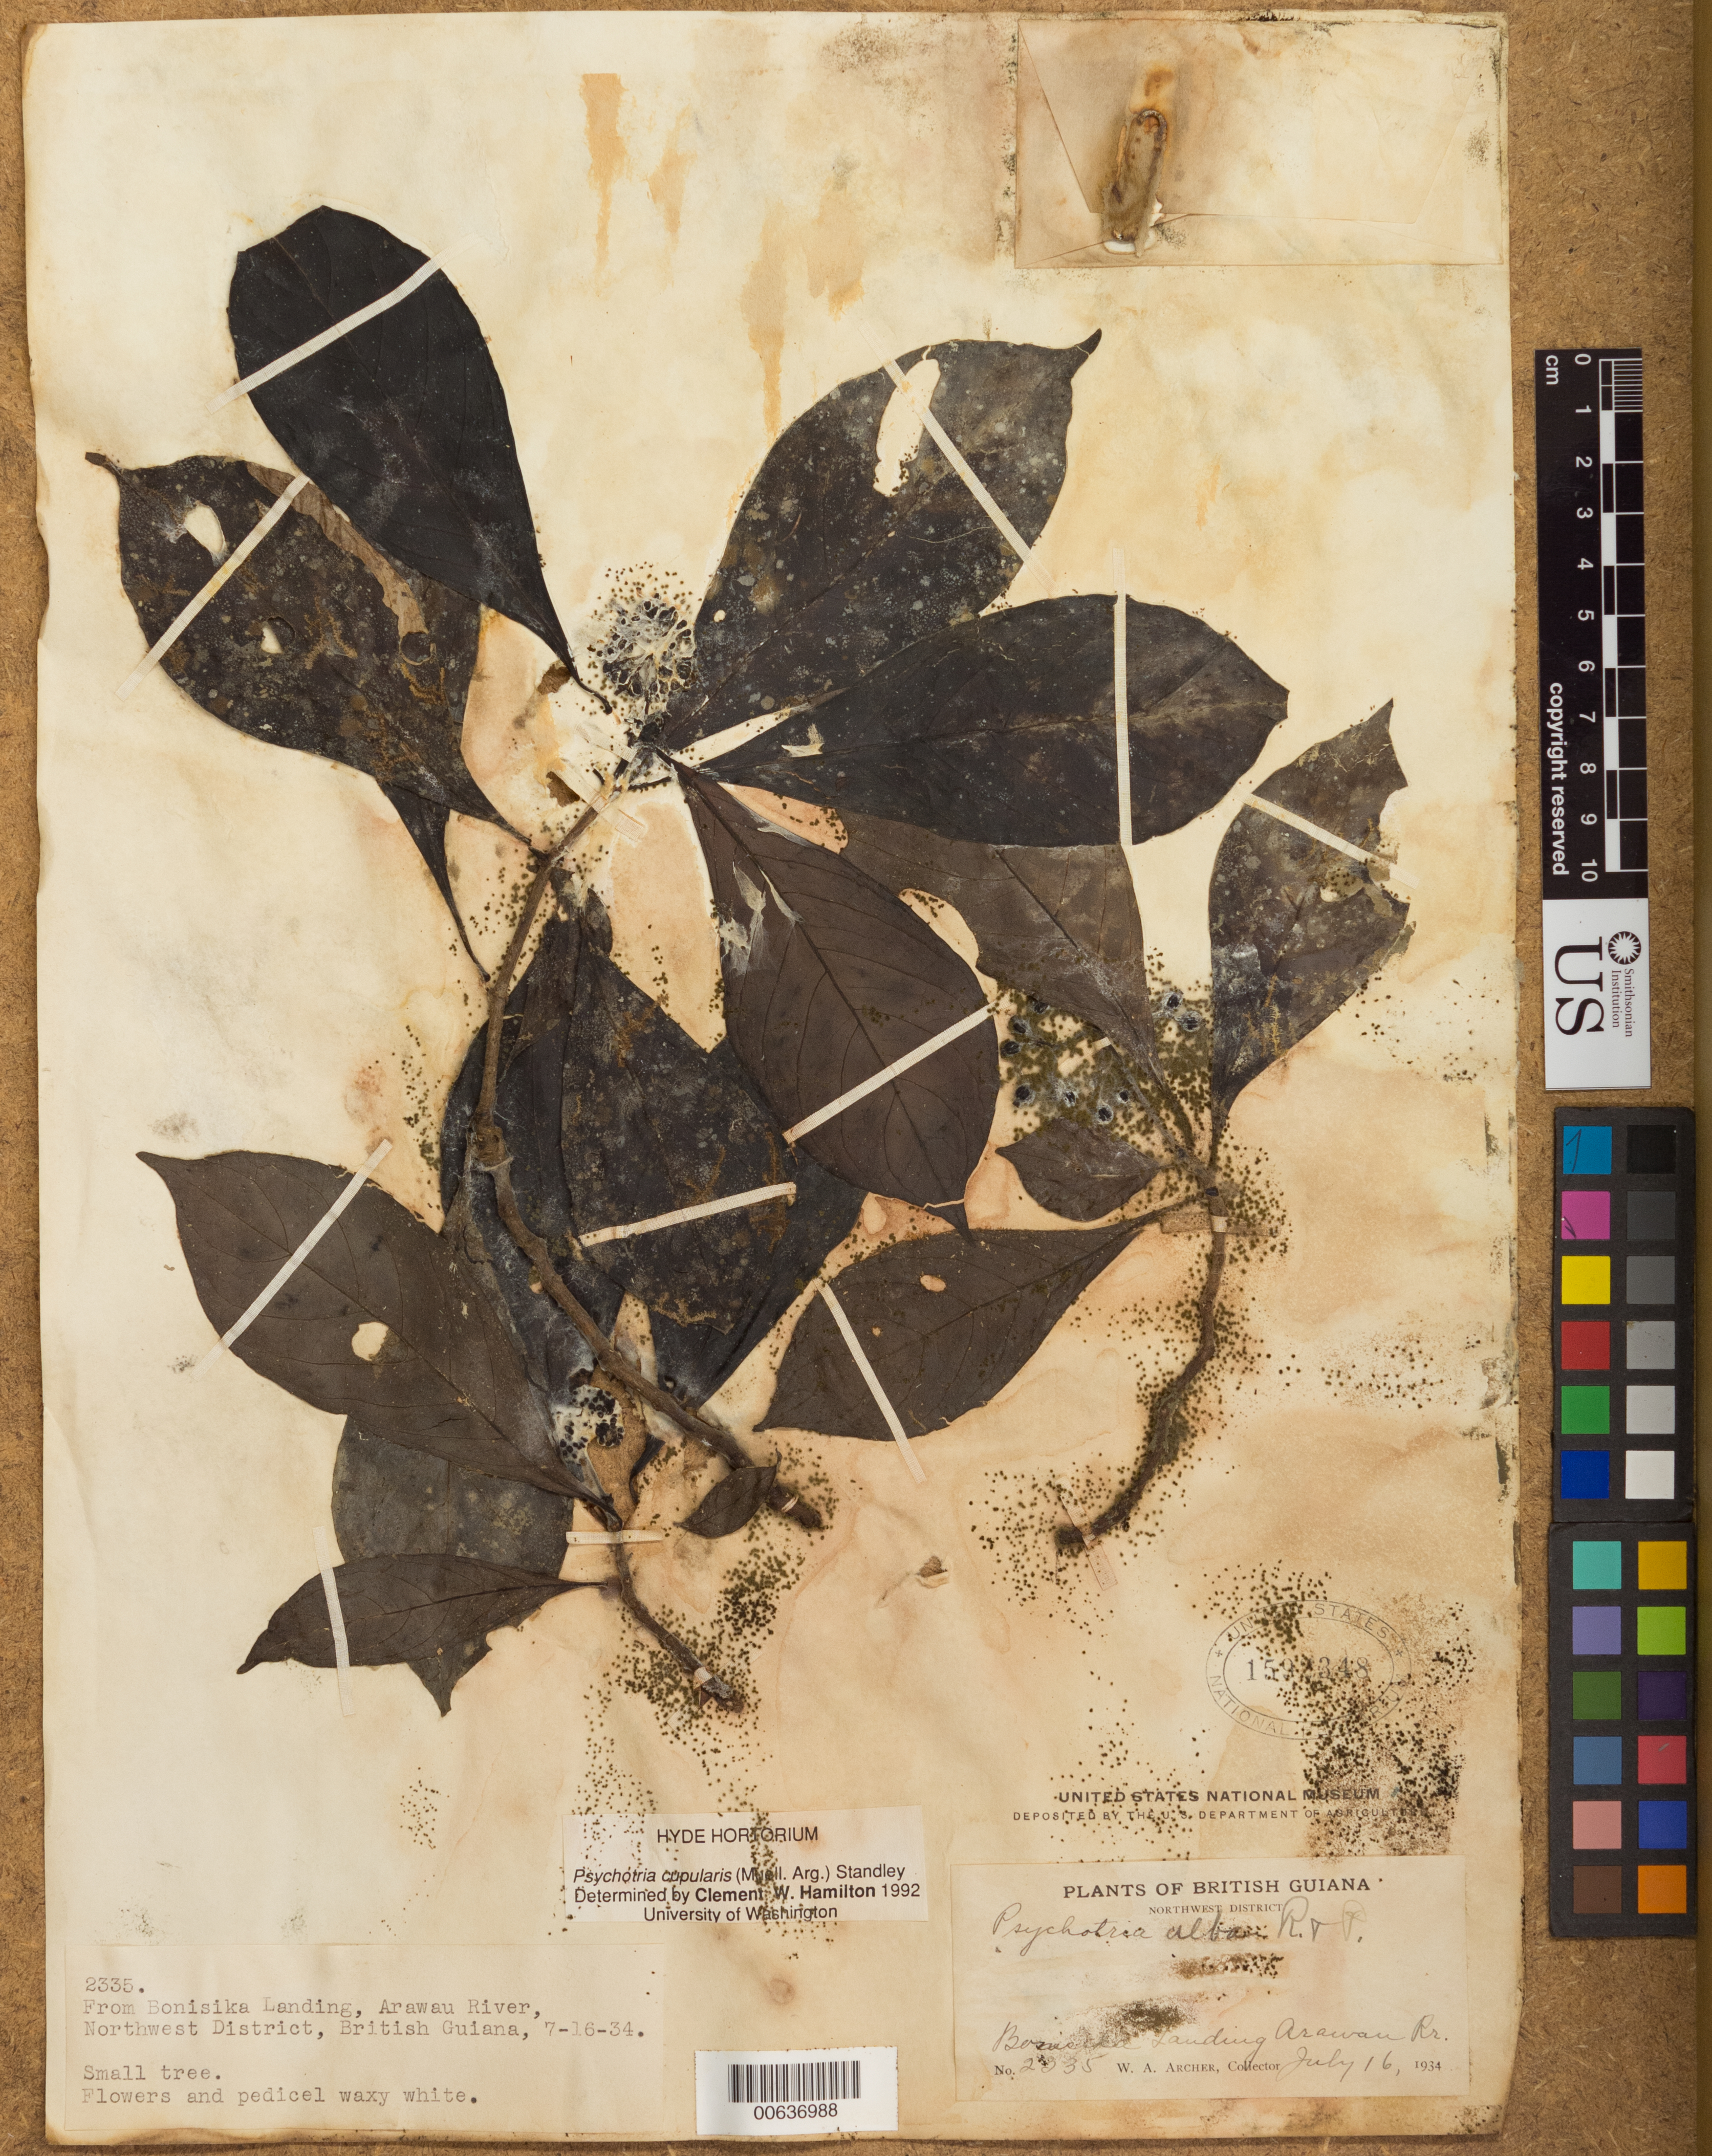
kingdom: Plantae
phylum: Tracheophyta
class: Magnoliopsida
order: Gentianales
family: Rubiaceae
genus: Psychotria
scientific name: Psychotria cupularis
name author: (Müll. Arg.) Standl.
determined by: Hamilton, C. W.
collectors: W. A. Archer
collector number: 2335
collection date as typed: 16-Jul-34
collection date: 1934-07-16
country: Guyana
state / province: Barima-Waini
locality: Bonisika Landing, Arawau R.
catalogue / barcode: US 1592348